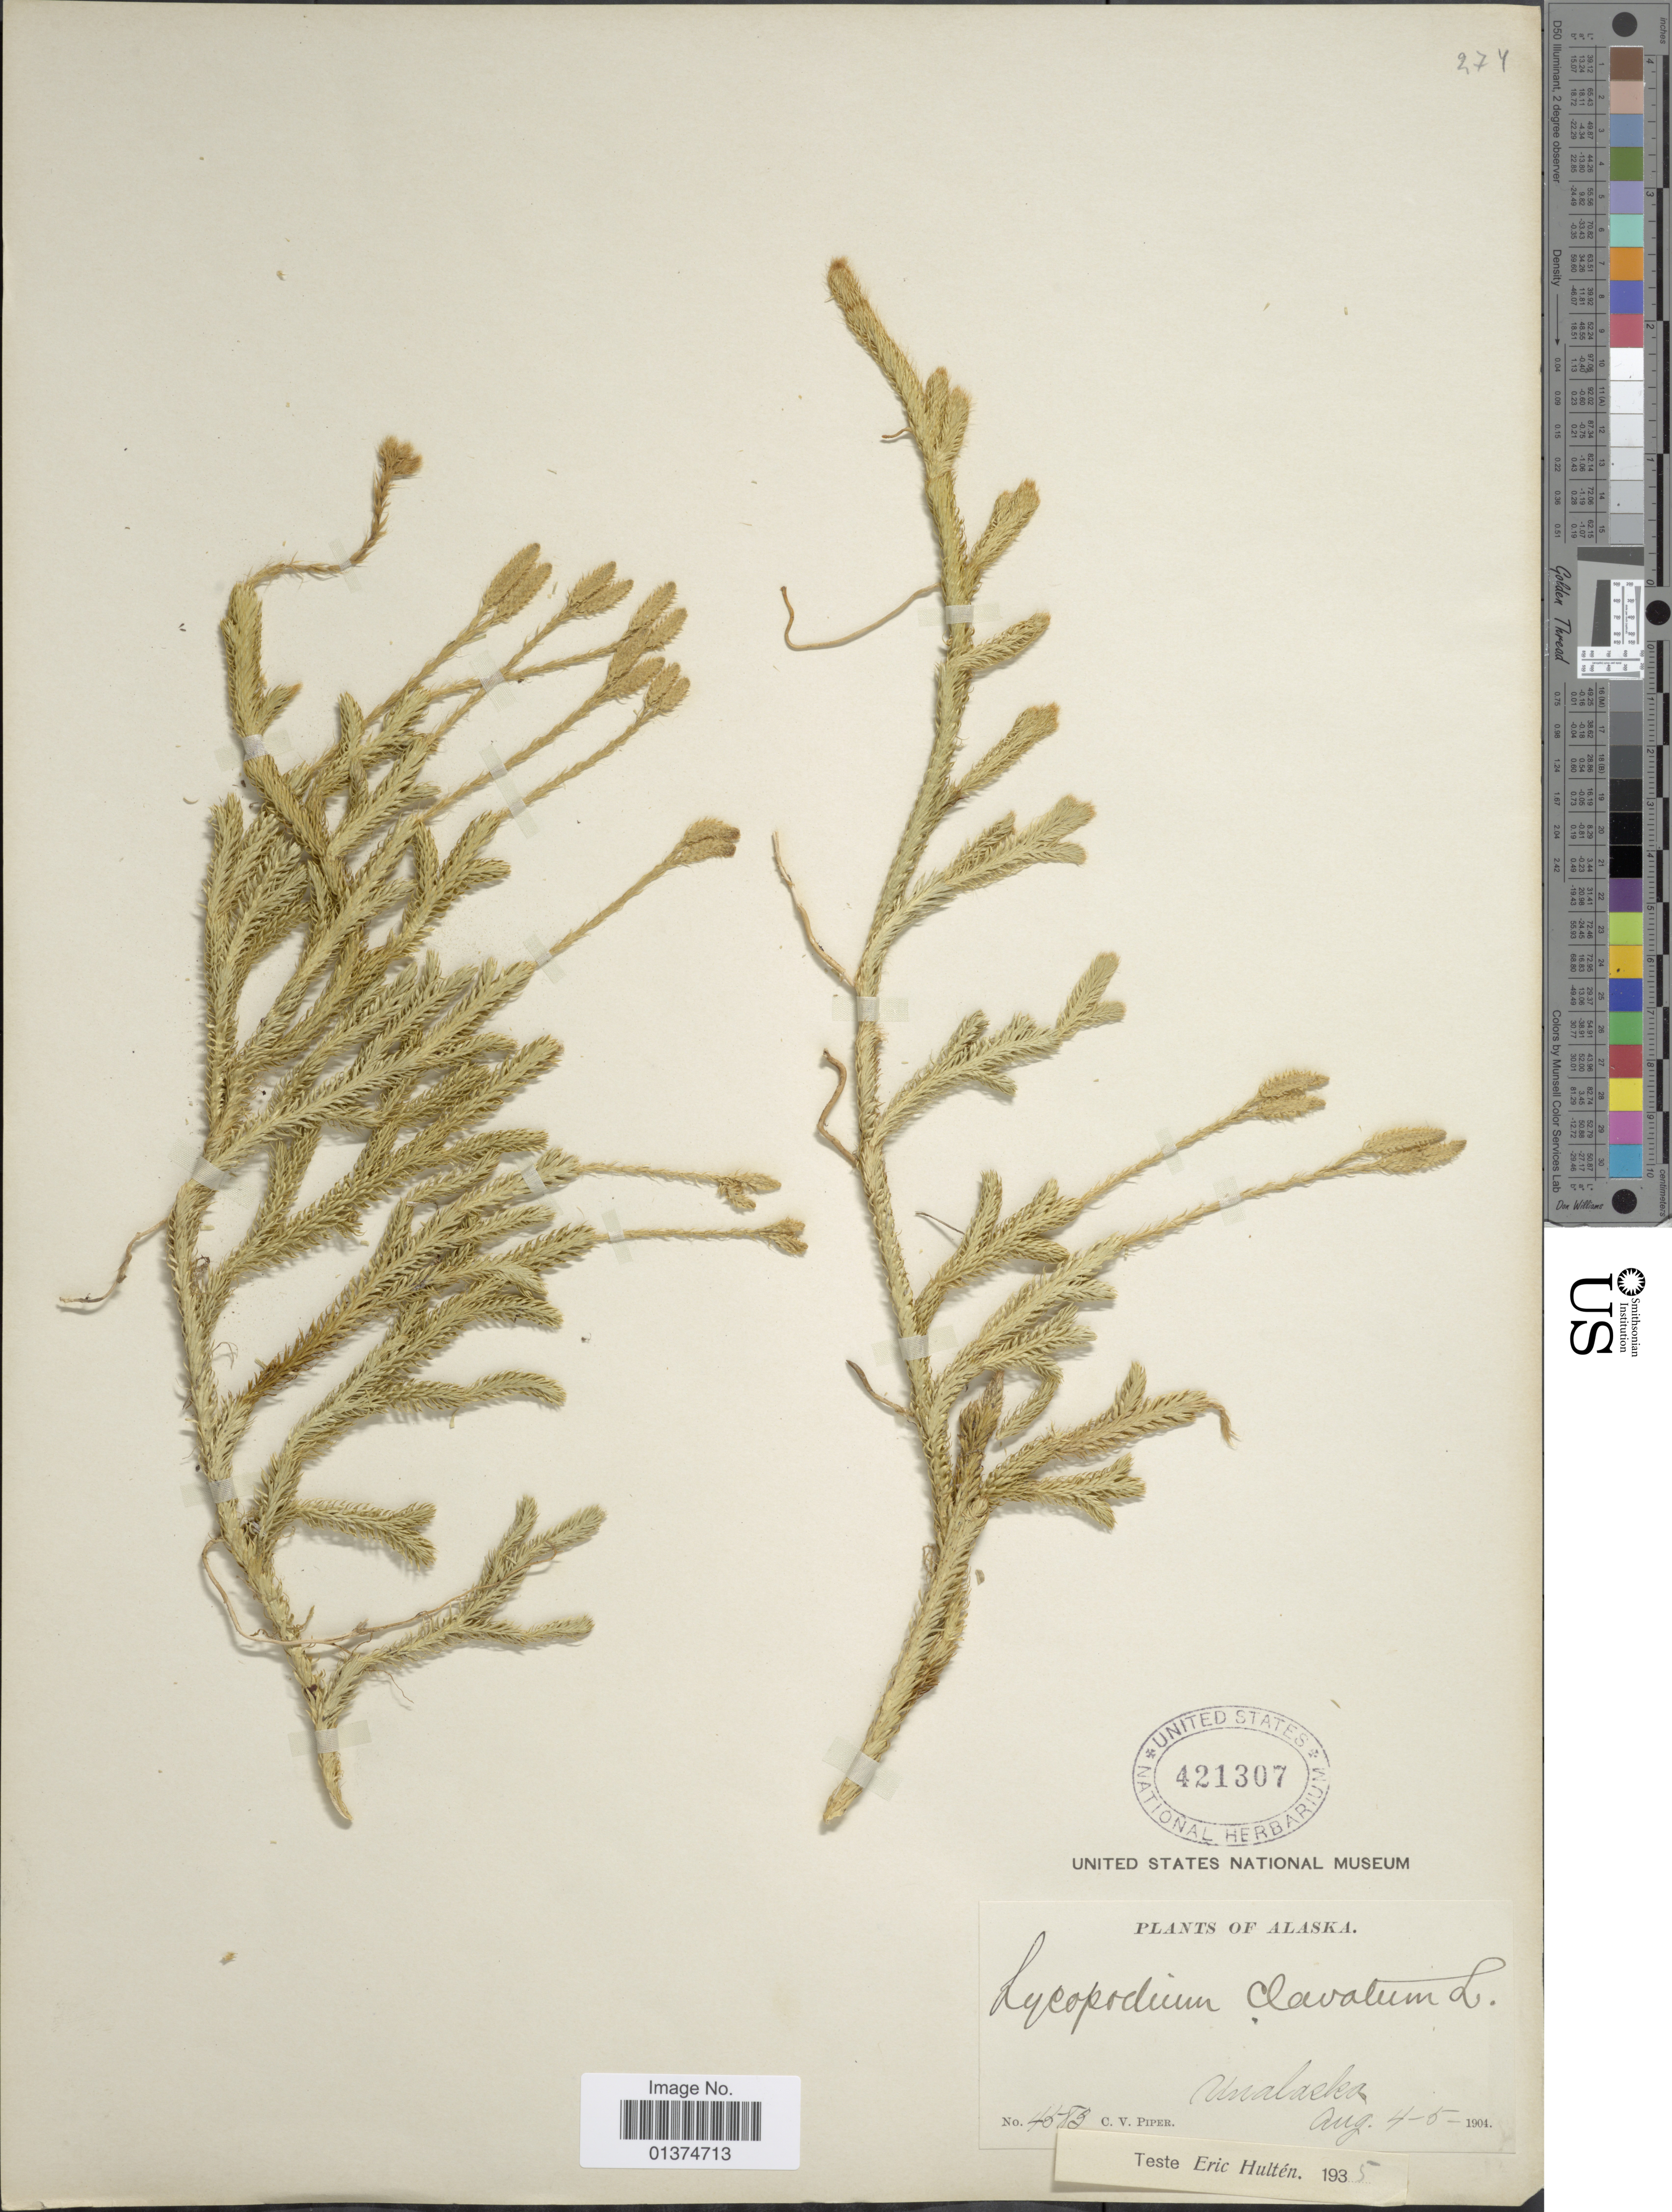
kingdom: Plantae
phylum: Tracheophyta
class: Lycopodiopsida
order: Lycopodiales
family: Lycopodiaceae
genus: Lycopodium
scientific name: Lycopodium clavatum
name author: L.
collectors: C. V. Piper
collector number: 4685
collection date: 1904-08-04/1904-08-05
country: United States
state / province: Alaska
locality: Unalaska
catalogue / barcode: US 421307